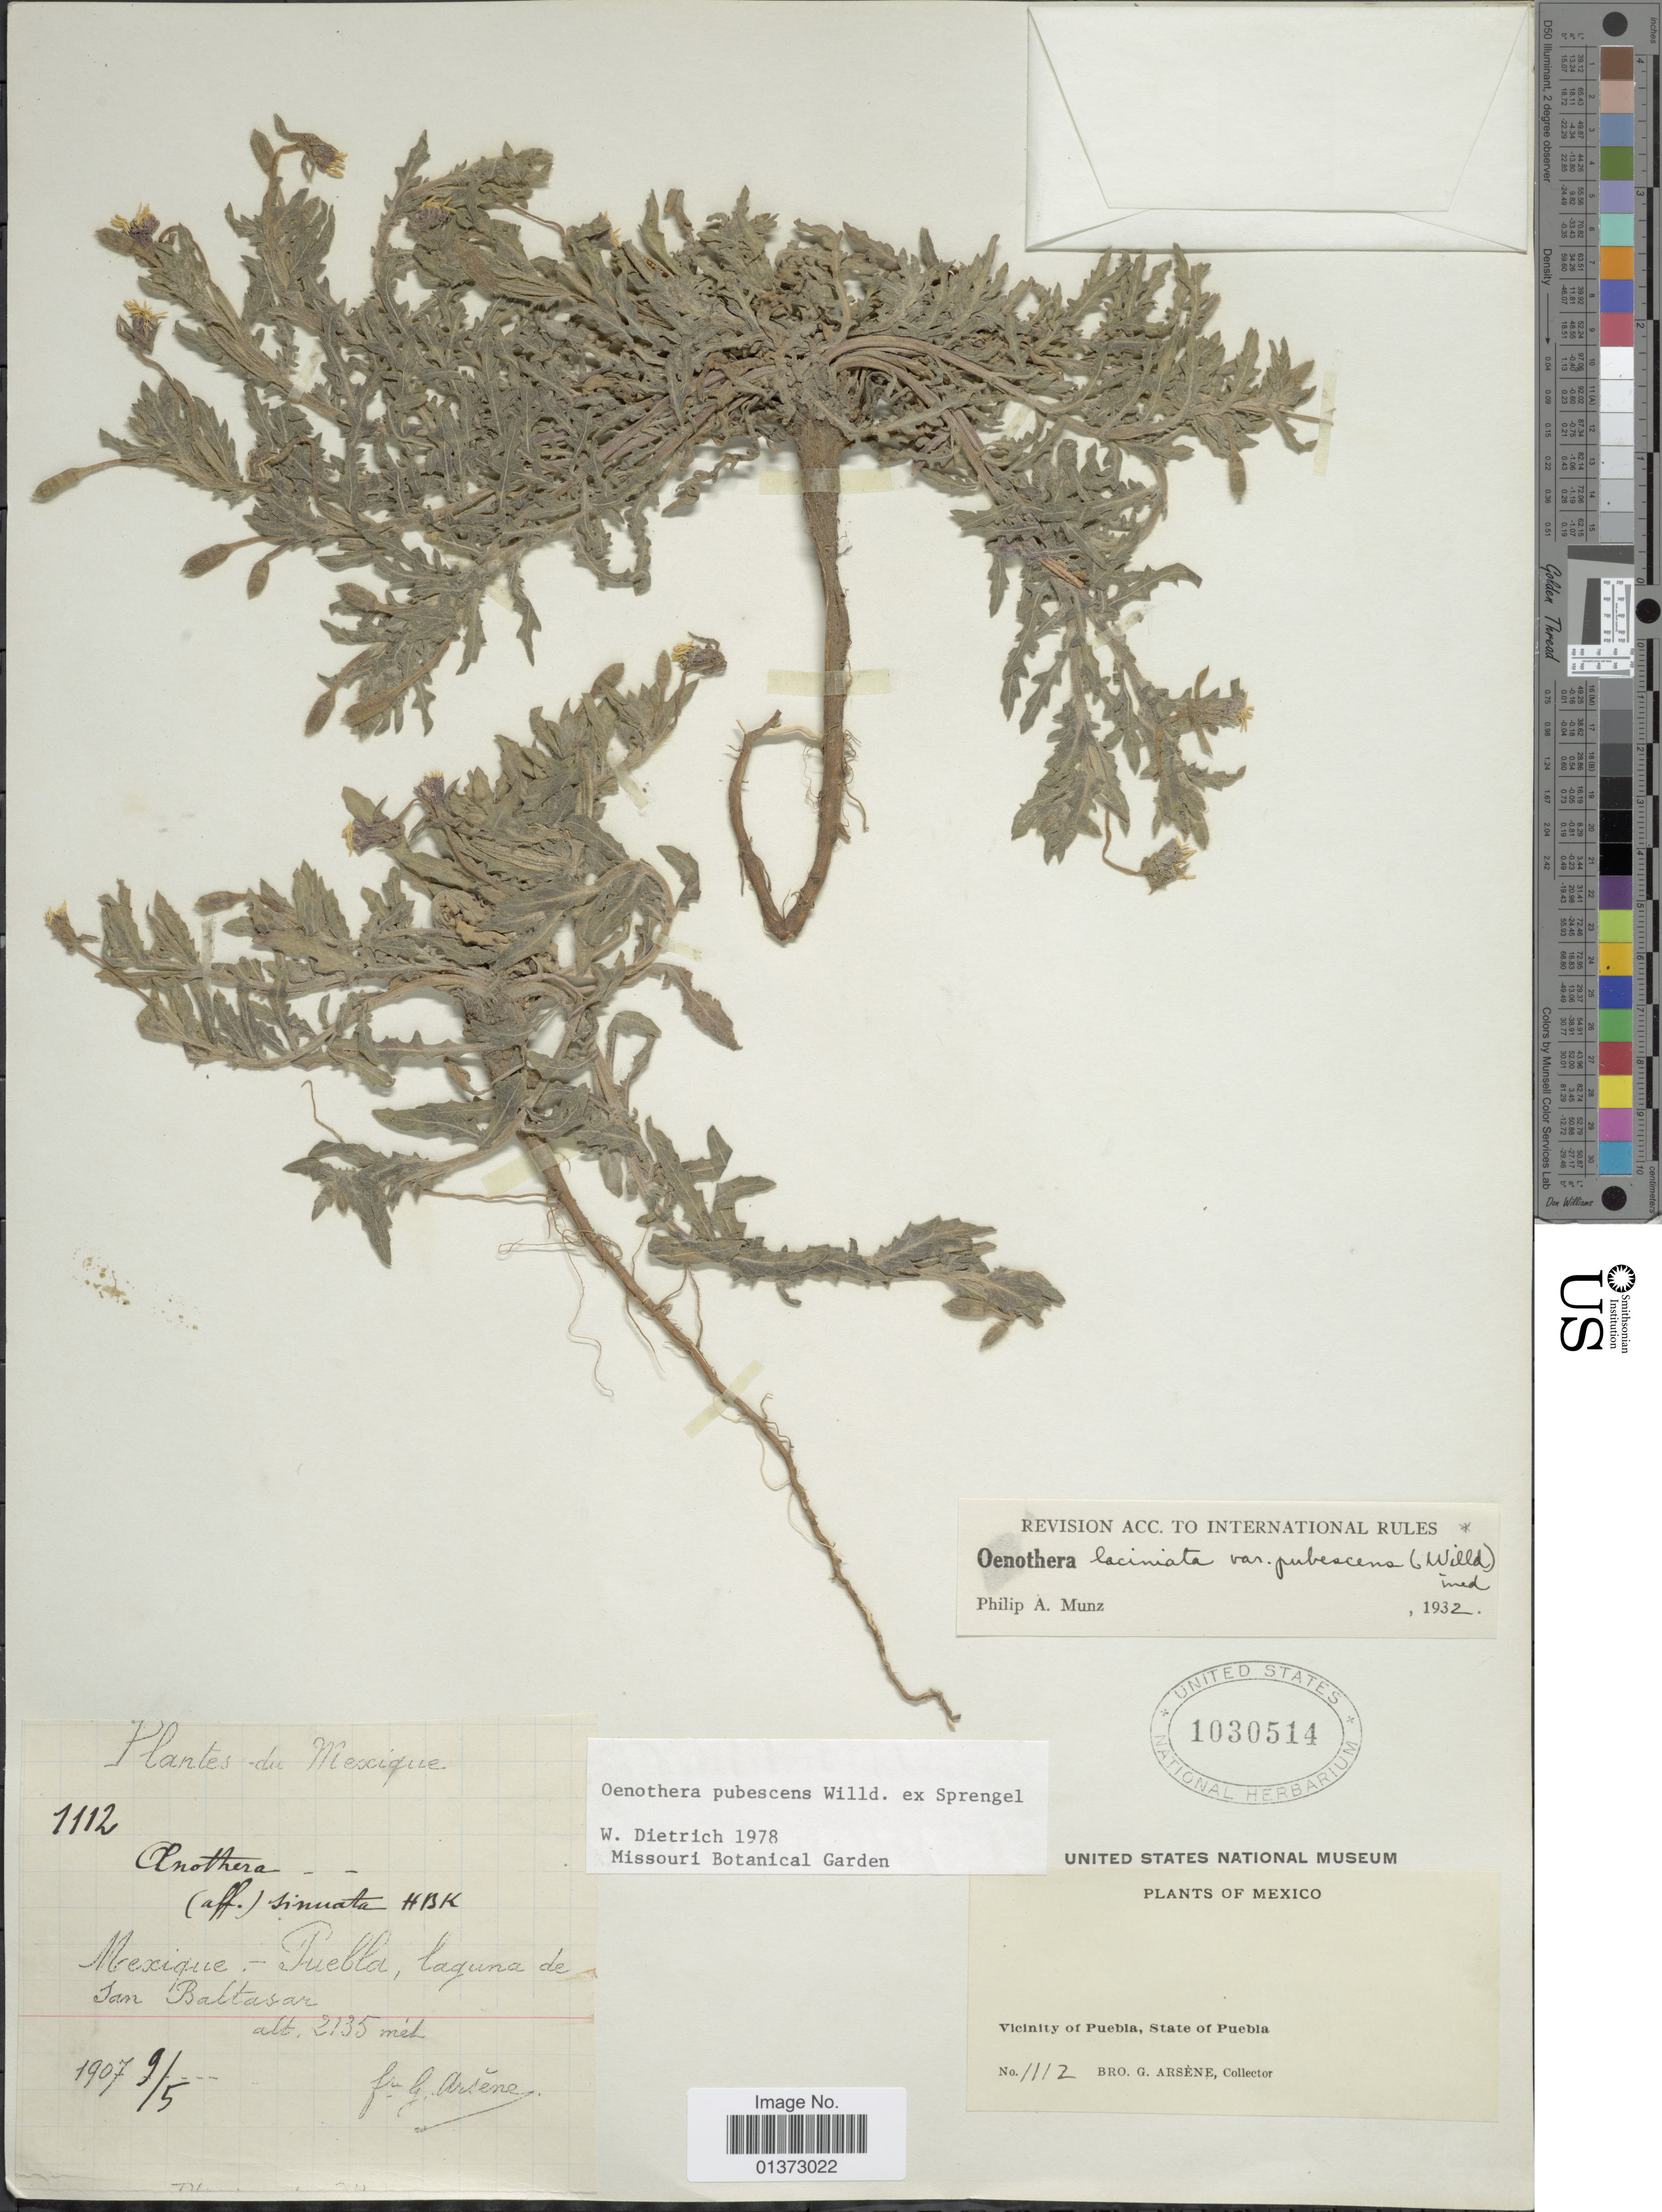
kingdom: Plantae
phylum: Tracheophyta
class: Magnoliopsida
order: Myrtales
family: Onagraceae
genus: Oenothera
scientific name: Oenothera pubescens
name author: Willd. ex Spreng.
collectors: Bro. G. Arsène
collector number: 1112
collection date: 1907-05-09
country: Mexico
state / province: Puebla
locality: Laguna de San Baltasar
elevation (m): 2135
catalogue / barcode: US 1030514